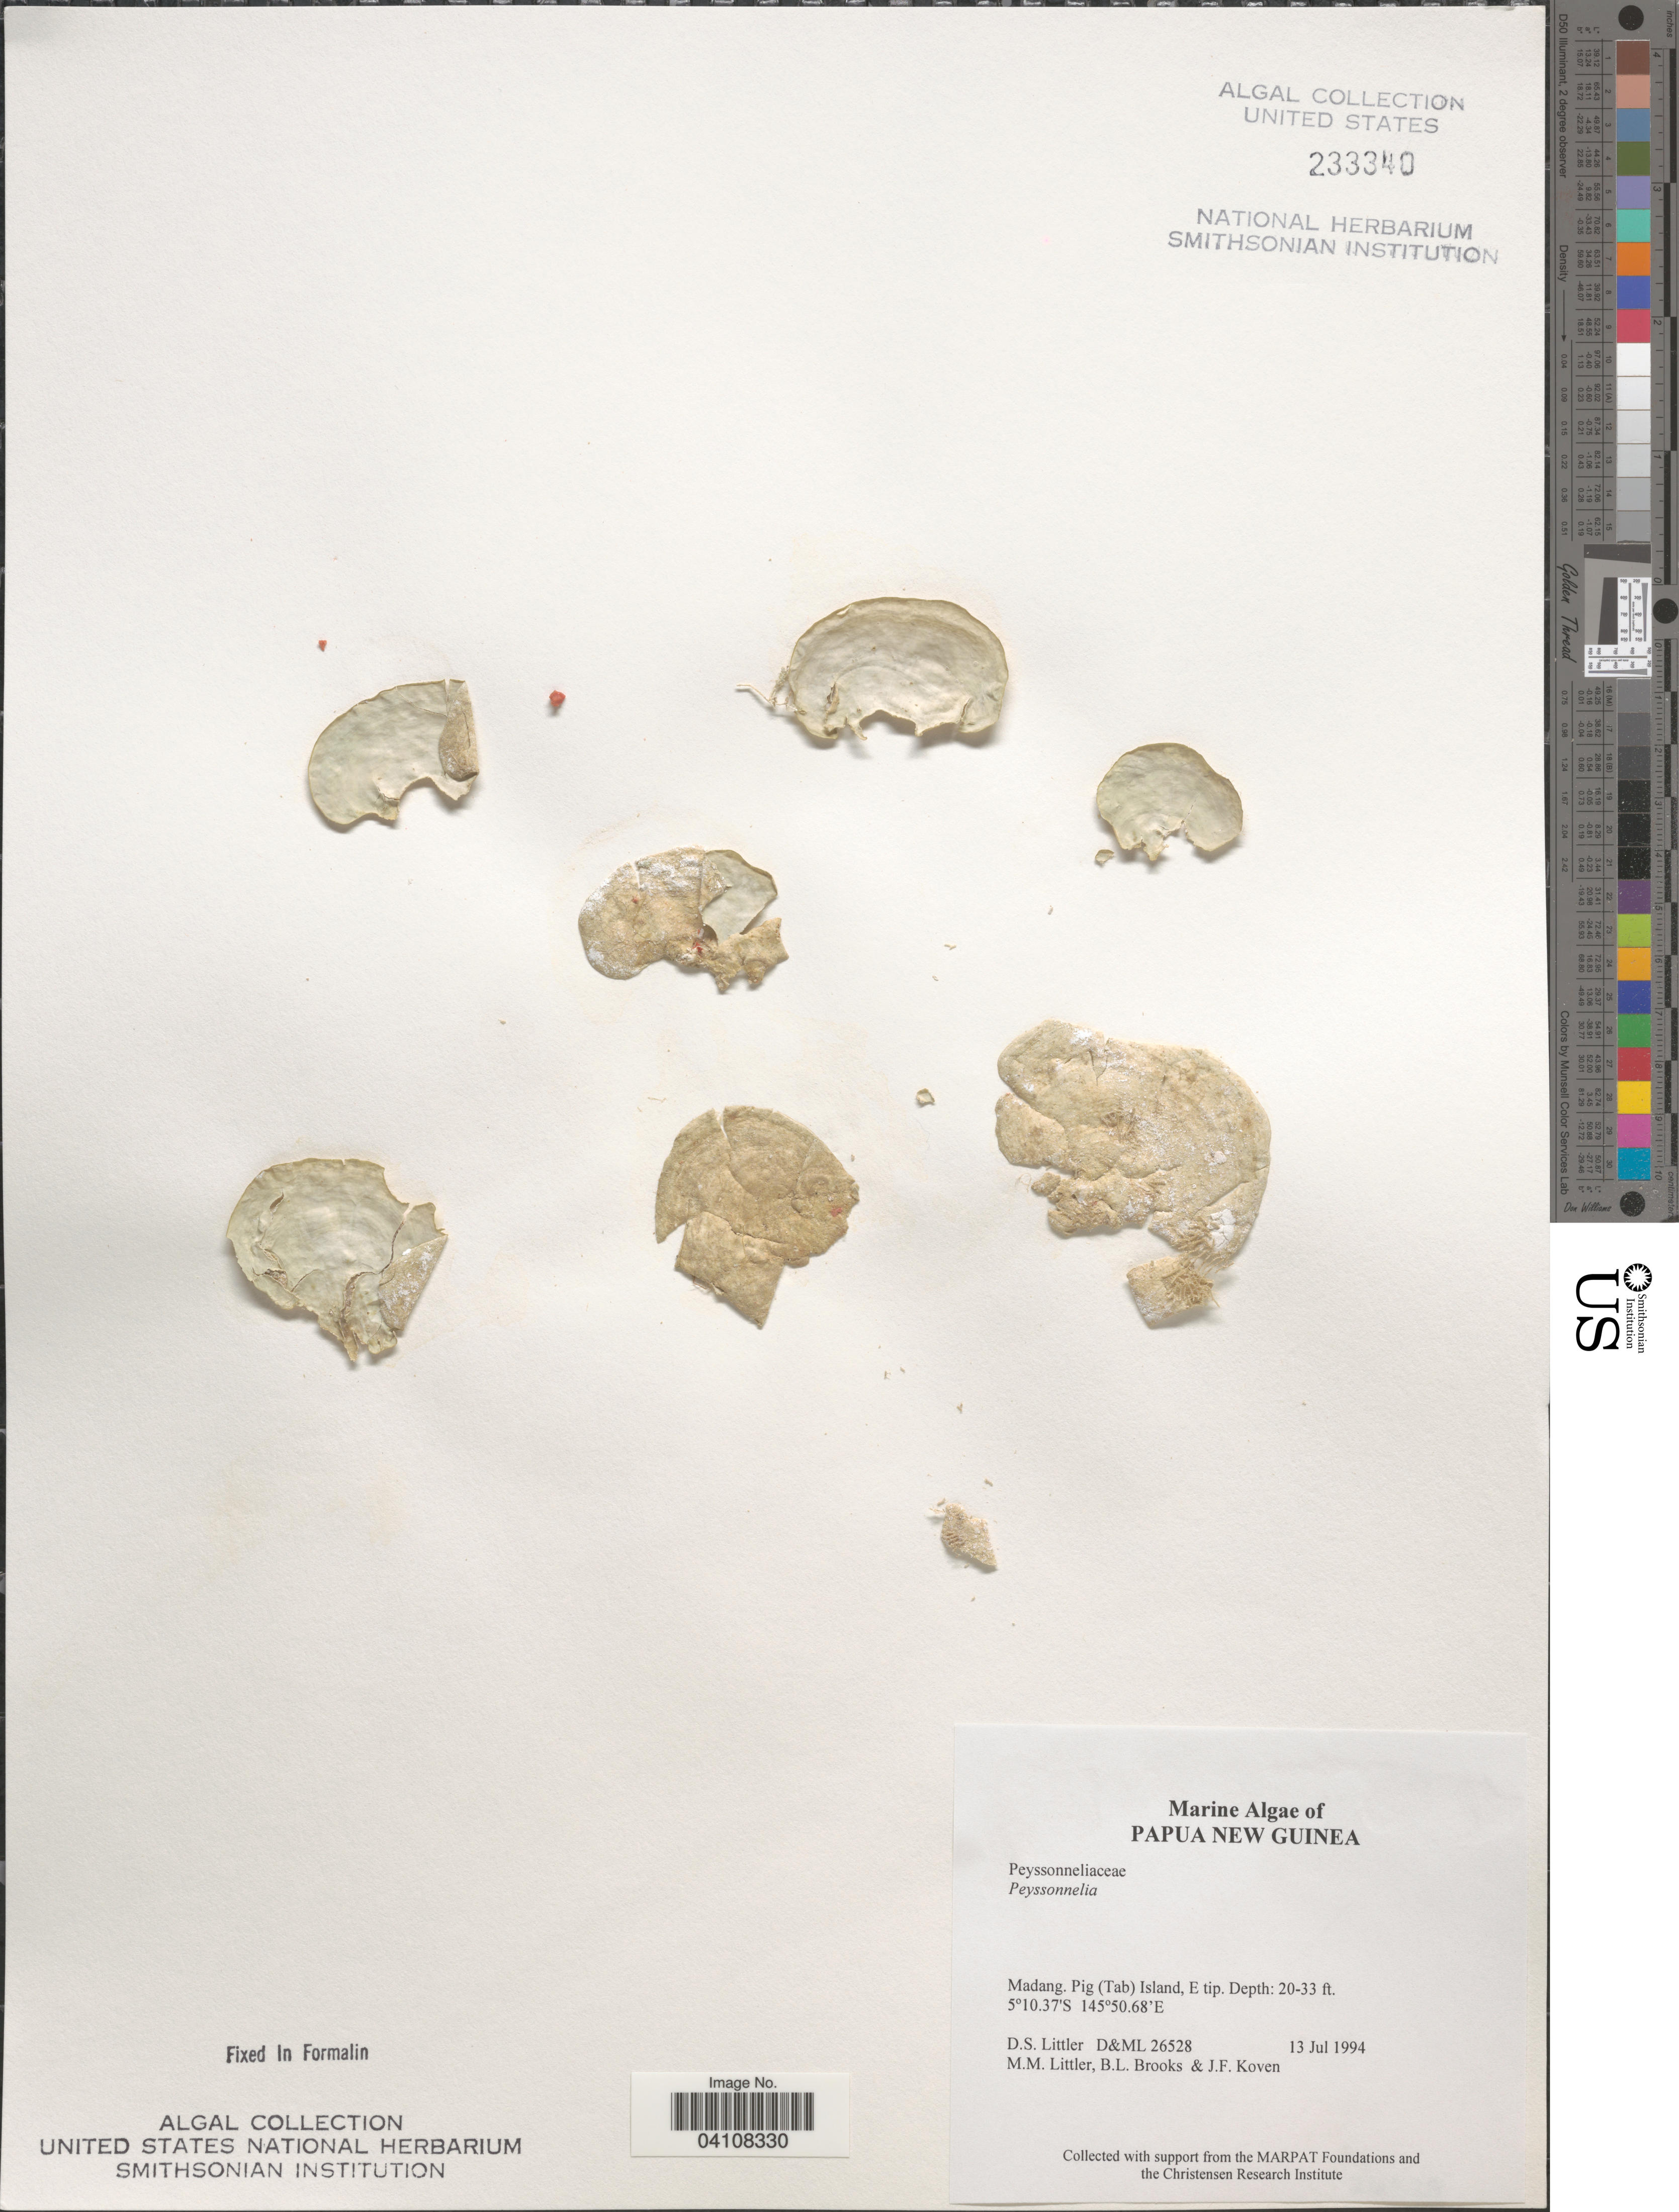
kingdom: Plantae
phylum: Rhodophyta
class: Florideophyceae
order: Peyssonneliales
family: Peyssonneliaceae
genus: Peyssonnelia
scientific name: Peyssonnelia sp.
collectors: D. S. Littler, B. Brooks & J. Koven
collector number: D&ML26528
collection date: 1994-07-13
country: Papua New Guinea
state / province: Madang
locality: Pig (Tab) Island, E tip.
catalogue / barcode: US 233340